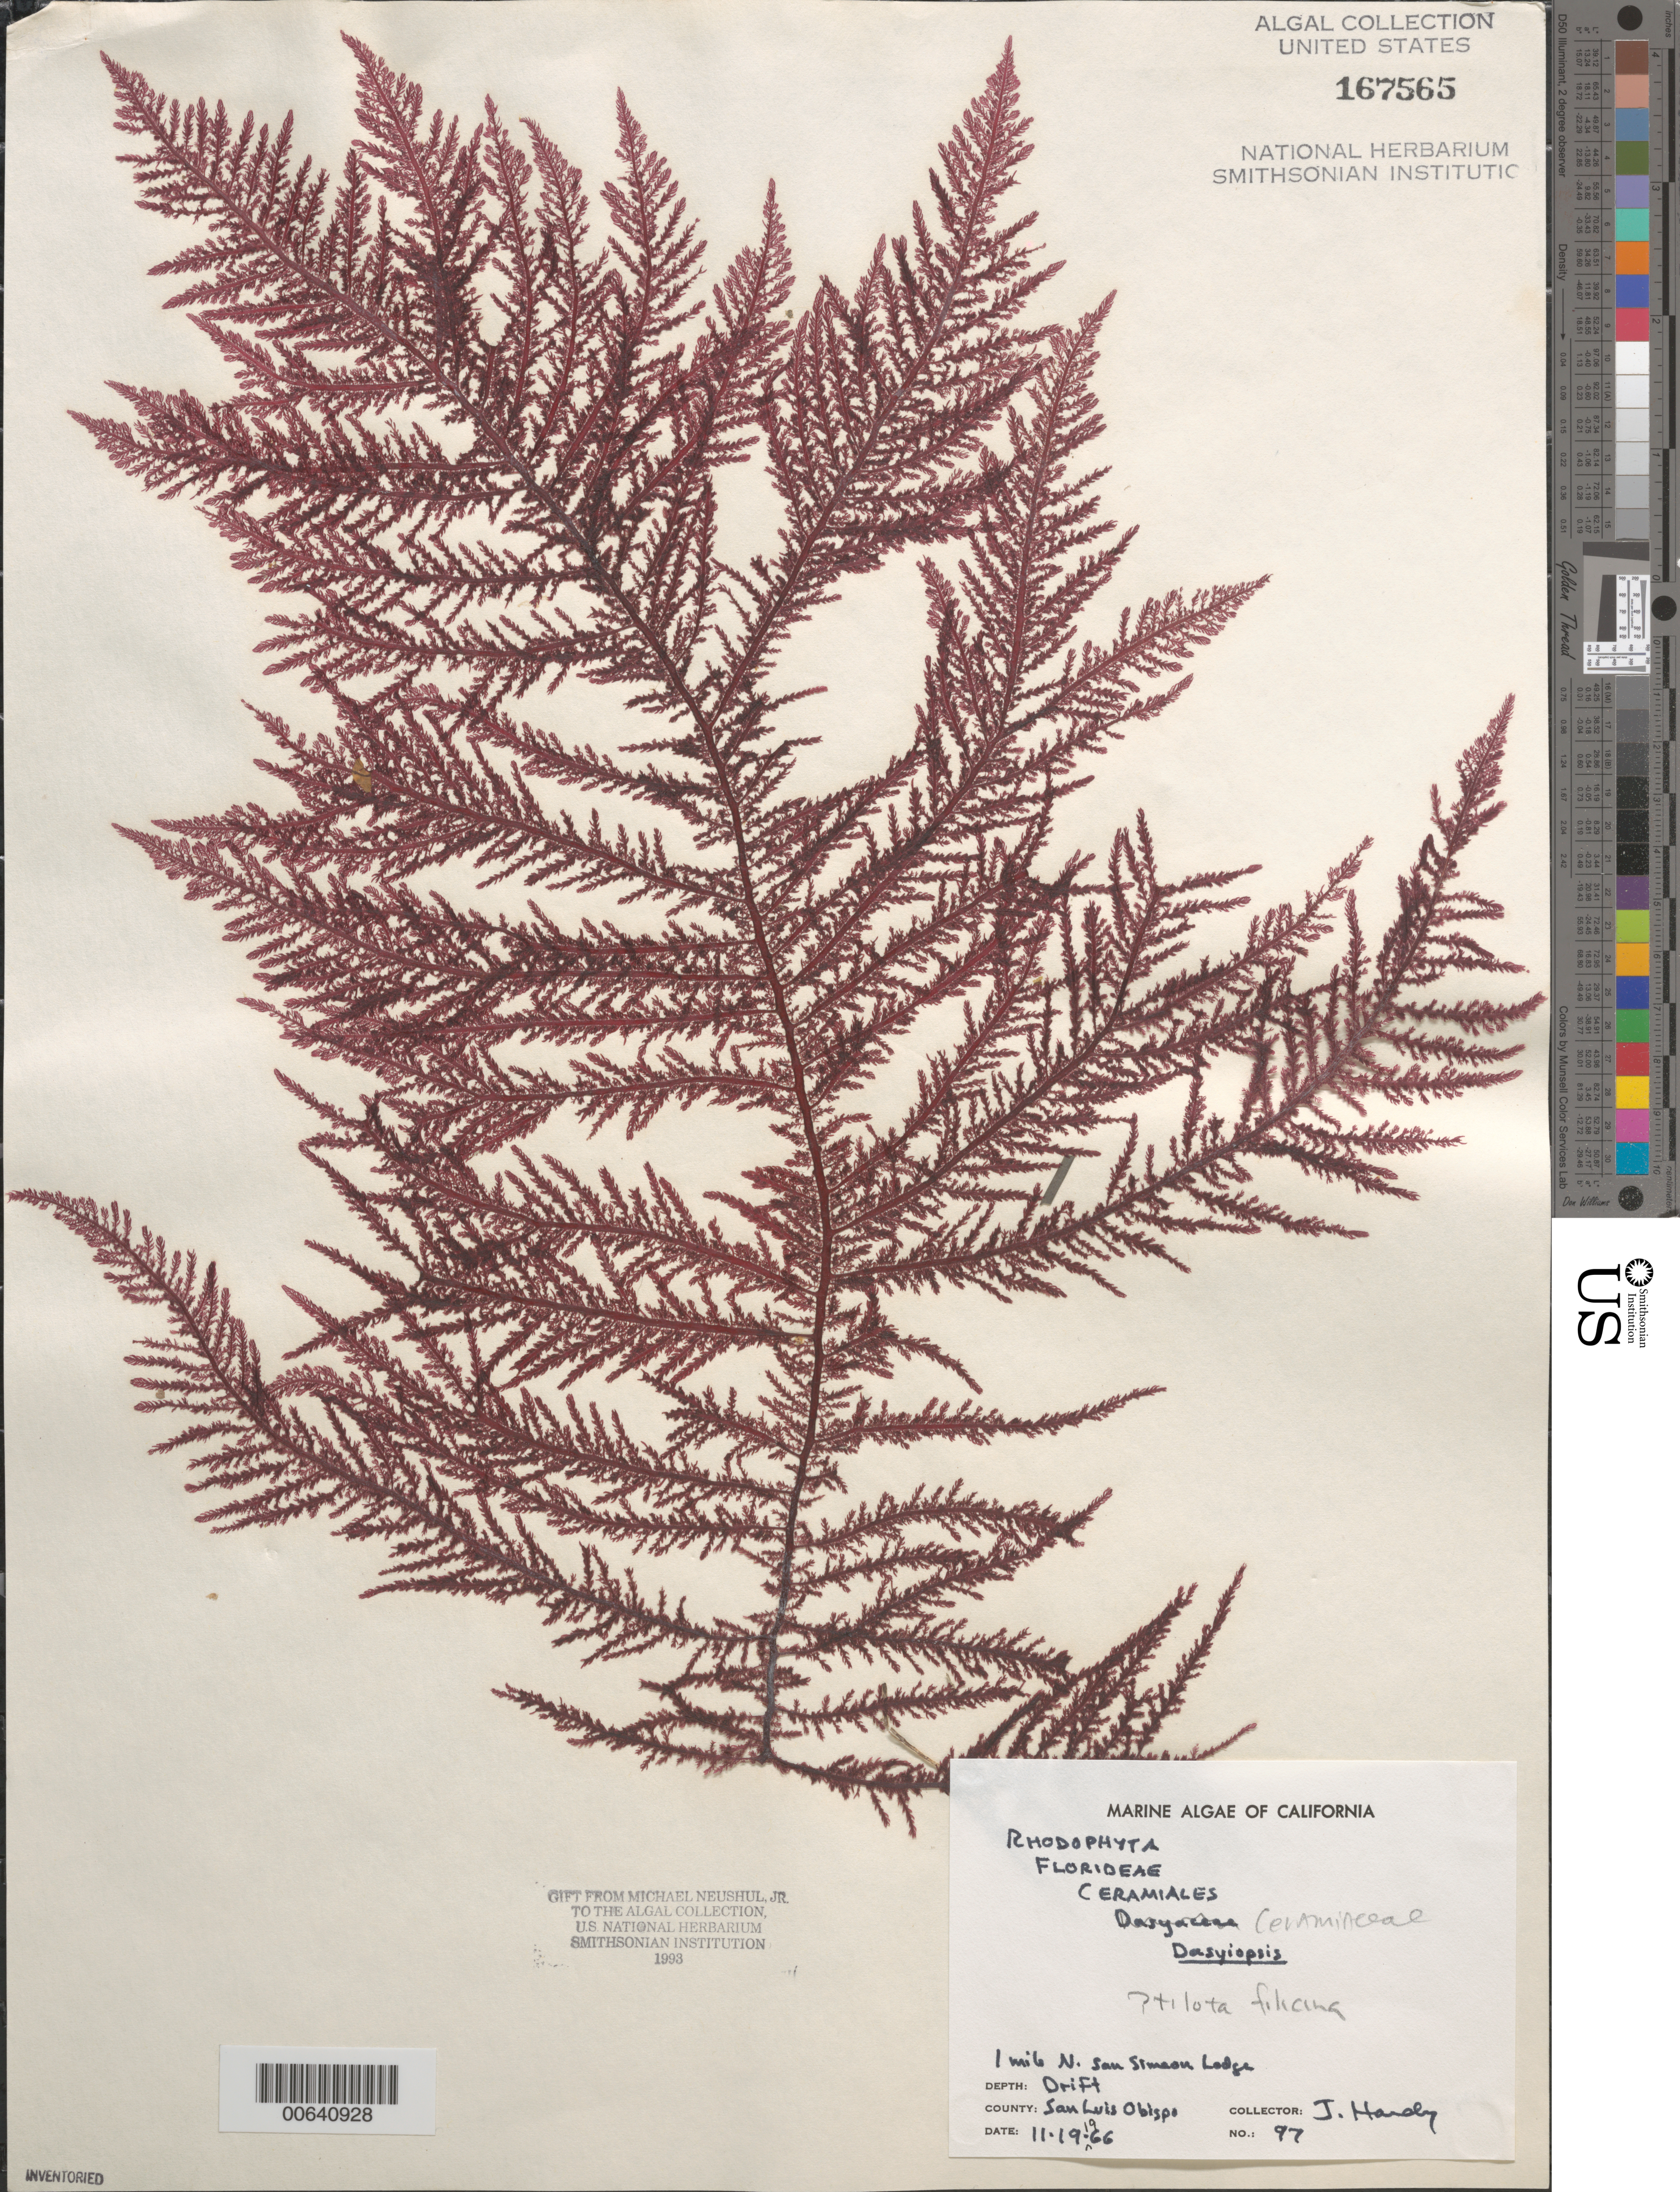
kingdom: Plantae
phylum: Rhodophyta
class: Florideophyceae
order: Ceramiales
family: Wrangeliaceae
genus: Ptilota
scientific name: Ptilota filicina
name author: J. Agardh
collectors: J. Hardy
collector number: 97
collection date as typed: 19 Nov 1966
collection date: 1966-11-19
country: United States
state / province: California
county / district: San Luis Obispo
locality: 1 mile north of San Simeon Lodge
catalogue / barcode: US 167565